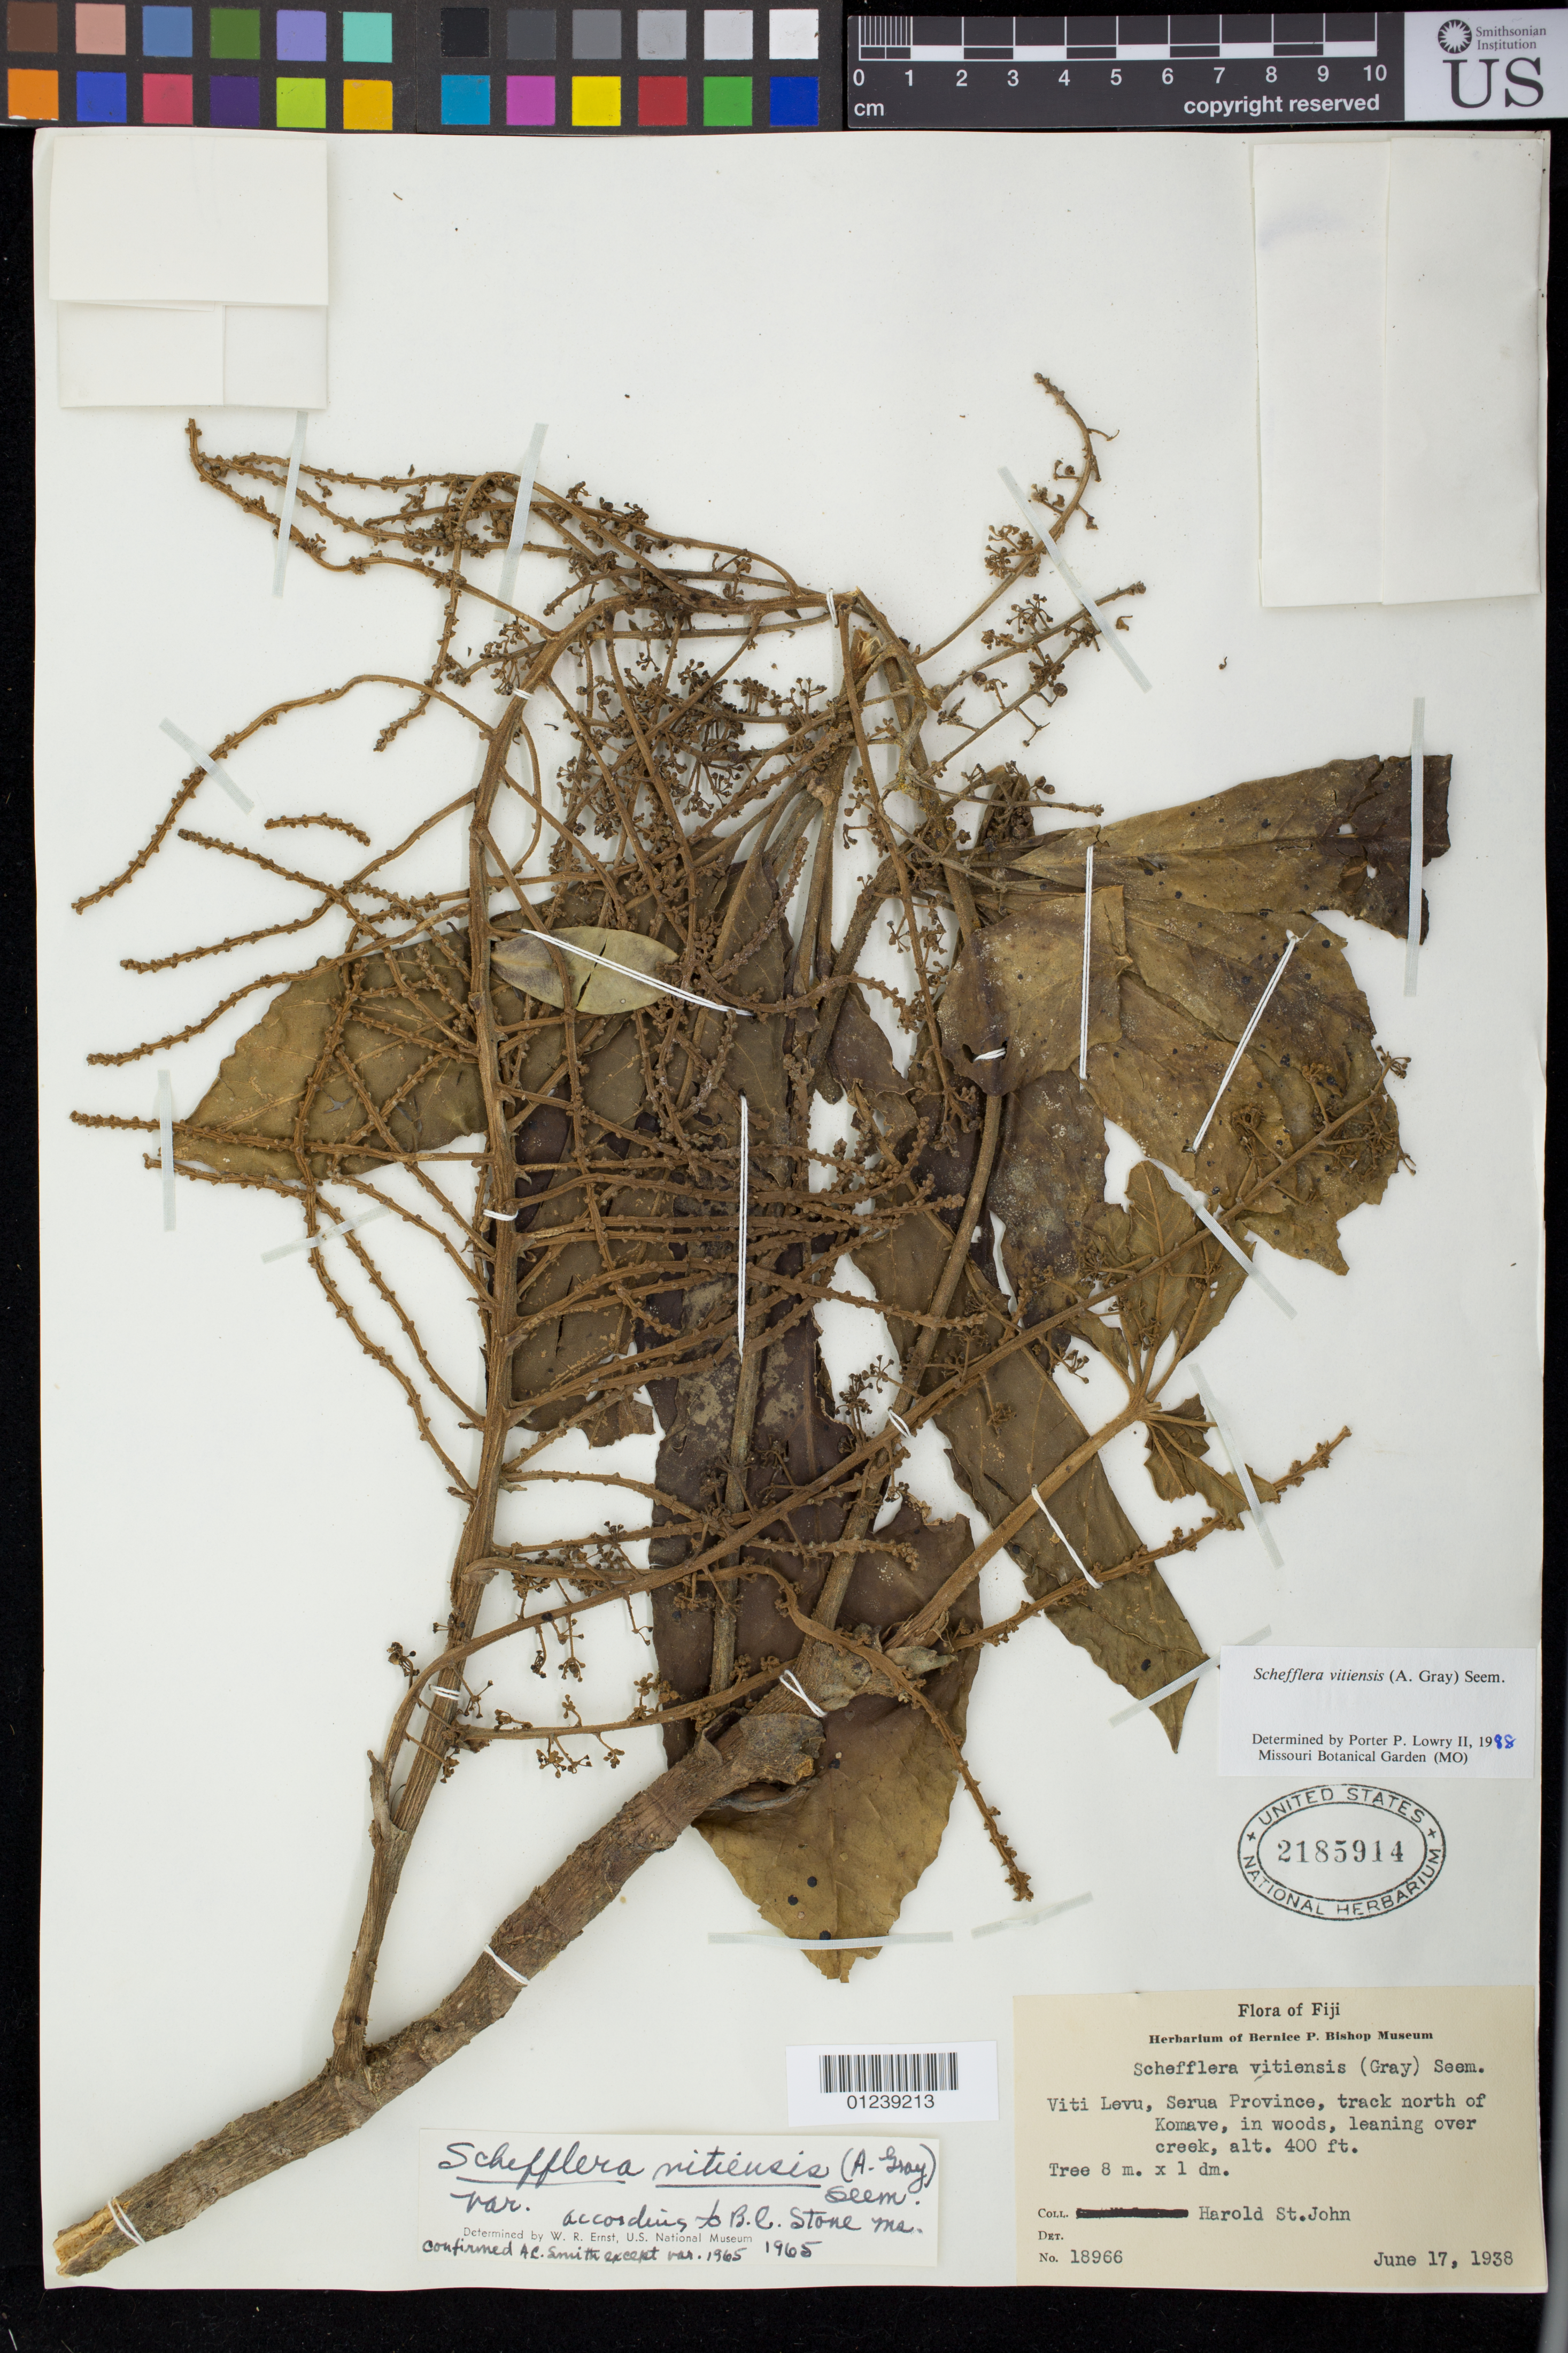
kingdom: Plantae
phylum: Tracheophyta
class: Magnoliopsida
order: Apiales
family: Araliaceae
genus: Schefflera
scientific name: Schefflera vitiensis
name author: (A. Gray) Seem.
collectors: H. St. John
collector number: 18966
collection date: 1938-06-17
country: Fiji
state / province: Northern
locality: Viti Levu: Serua Province, track north of Komave, in woods, leaning over creek.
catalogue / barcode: US 2185914